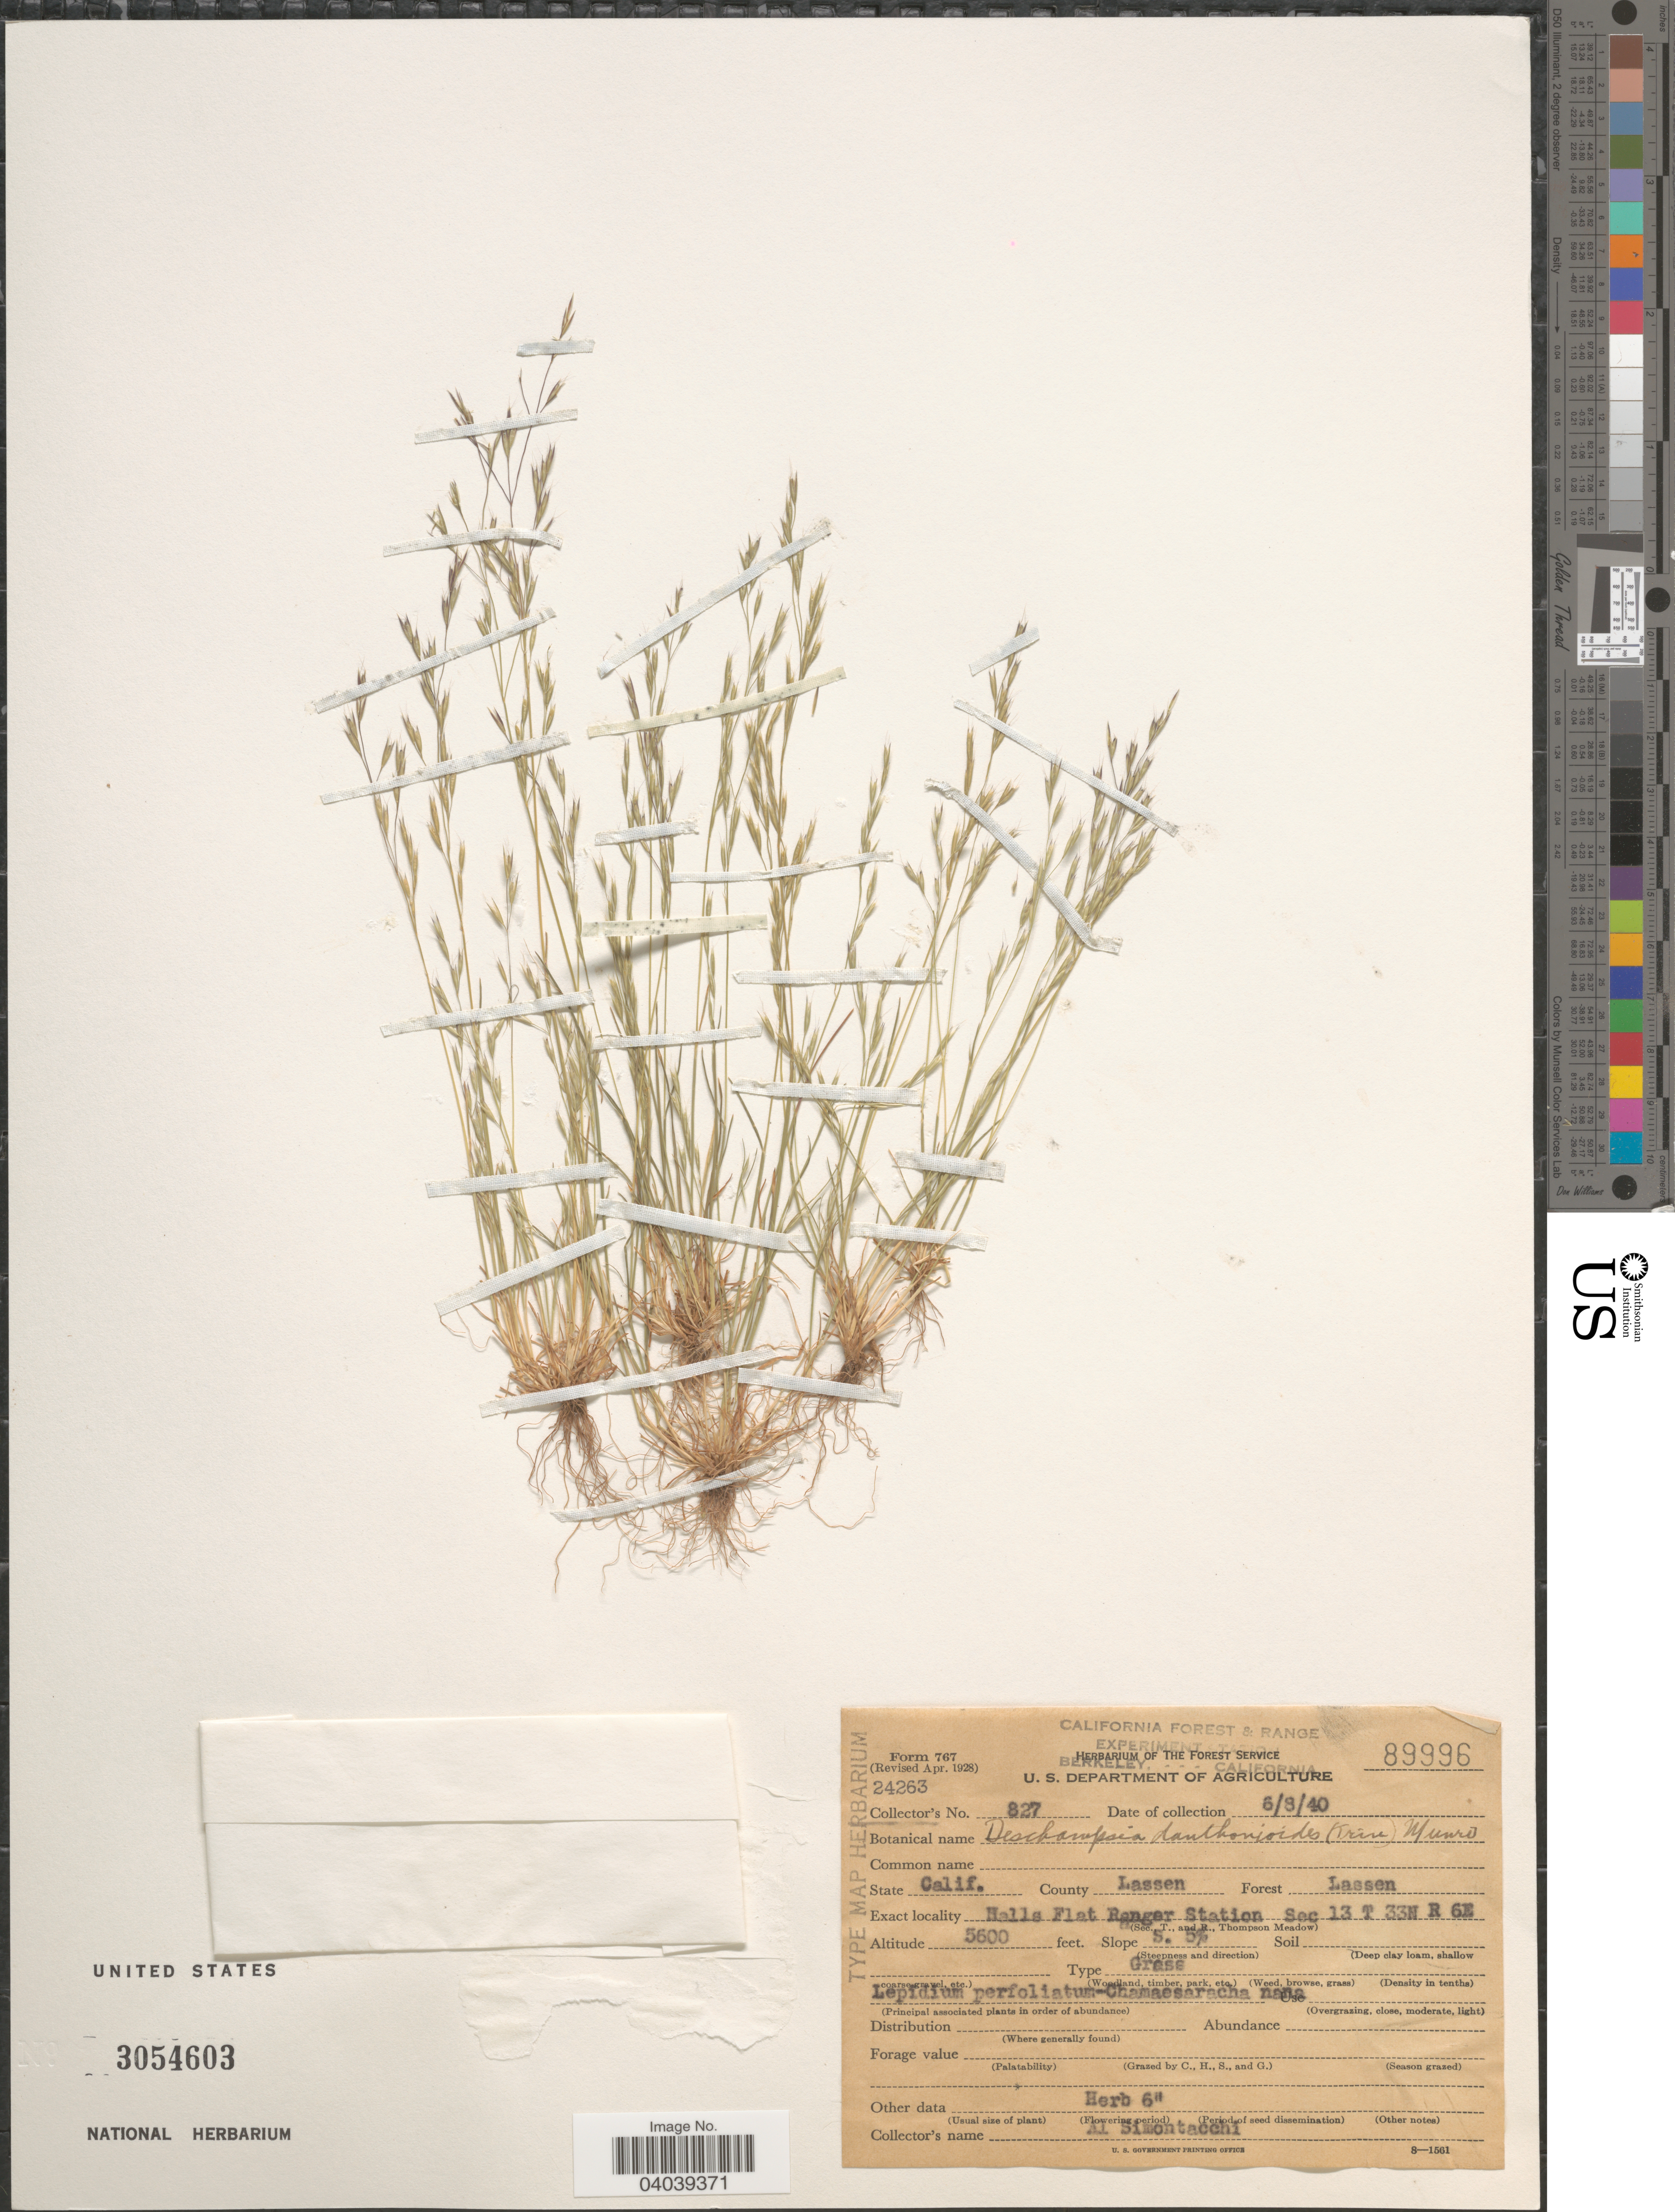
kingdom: Plantae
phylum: Tracheophyta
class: Liliopsida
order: Poales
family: Poaceae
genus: Deschampsia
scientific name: Deschampsia danthonioides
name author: (Trin.) Munro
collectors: A. Simontacchi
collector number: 827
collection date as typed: Transcribed d/m/y: 8/6/40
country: United States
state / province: California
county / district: Lassen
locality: County Lassen Forest Lassen. Halls Flat Ranger Station Sec 13 T 33N R6E.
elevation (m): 1707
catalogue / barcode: US 3054603